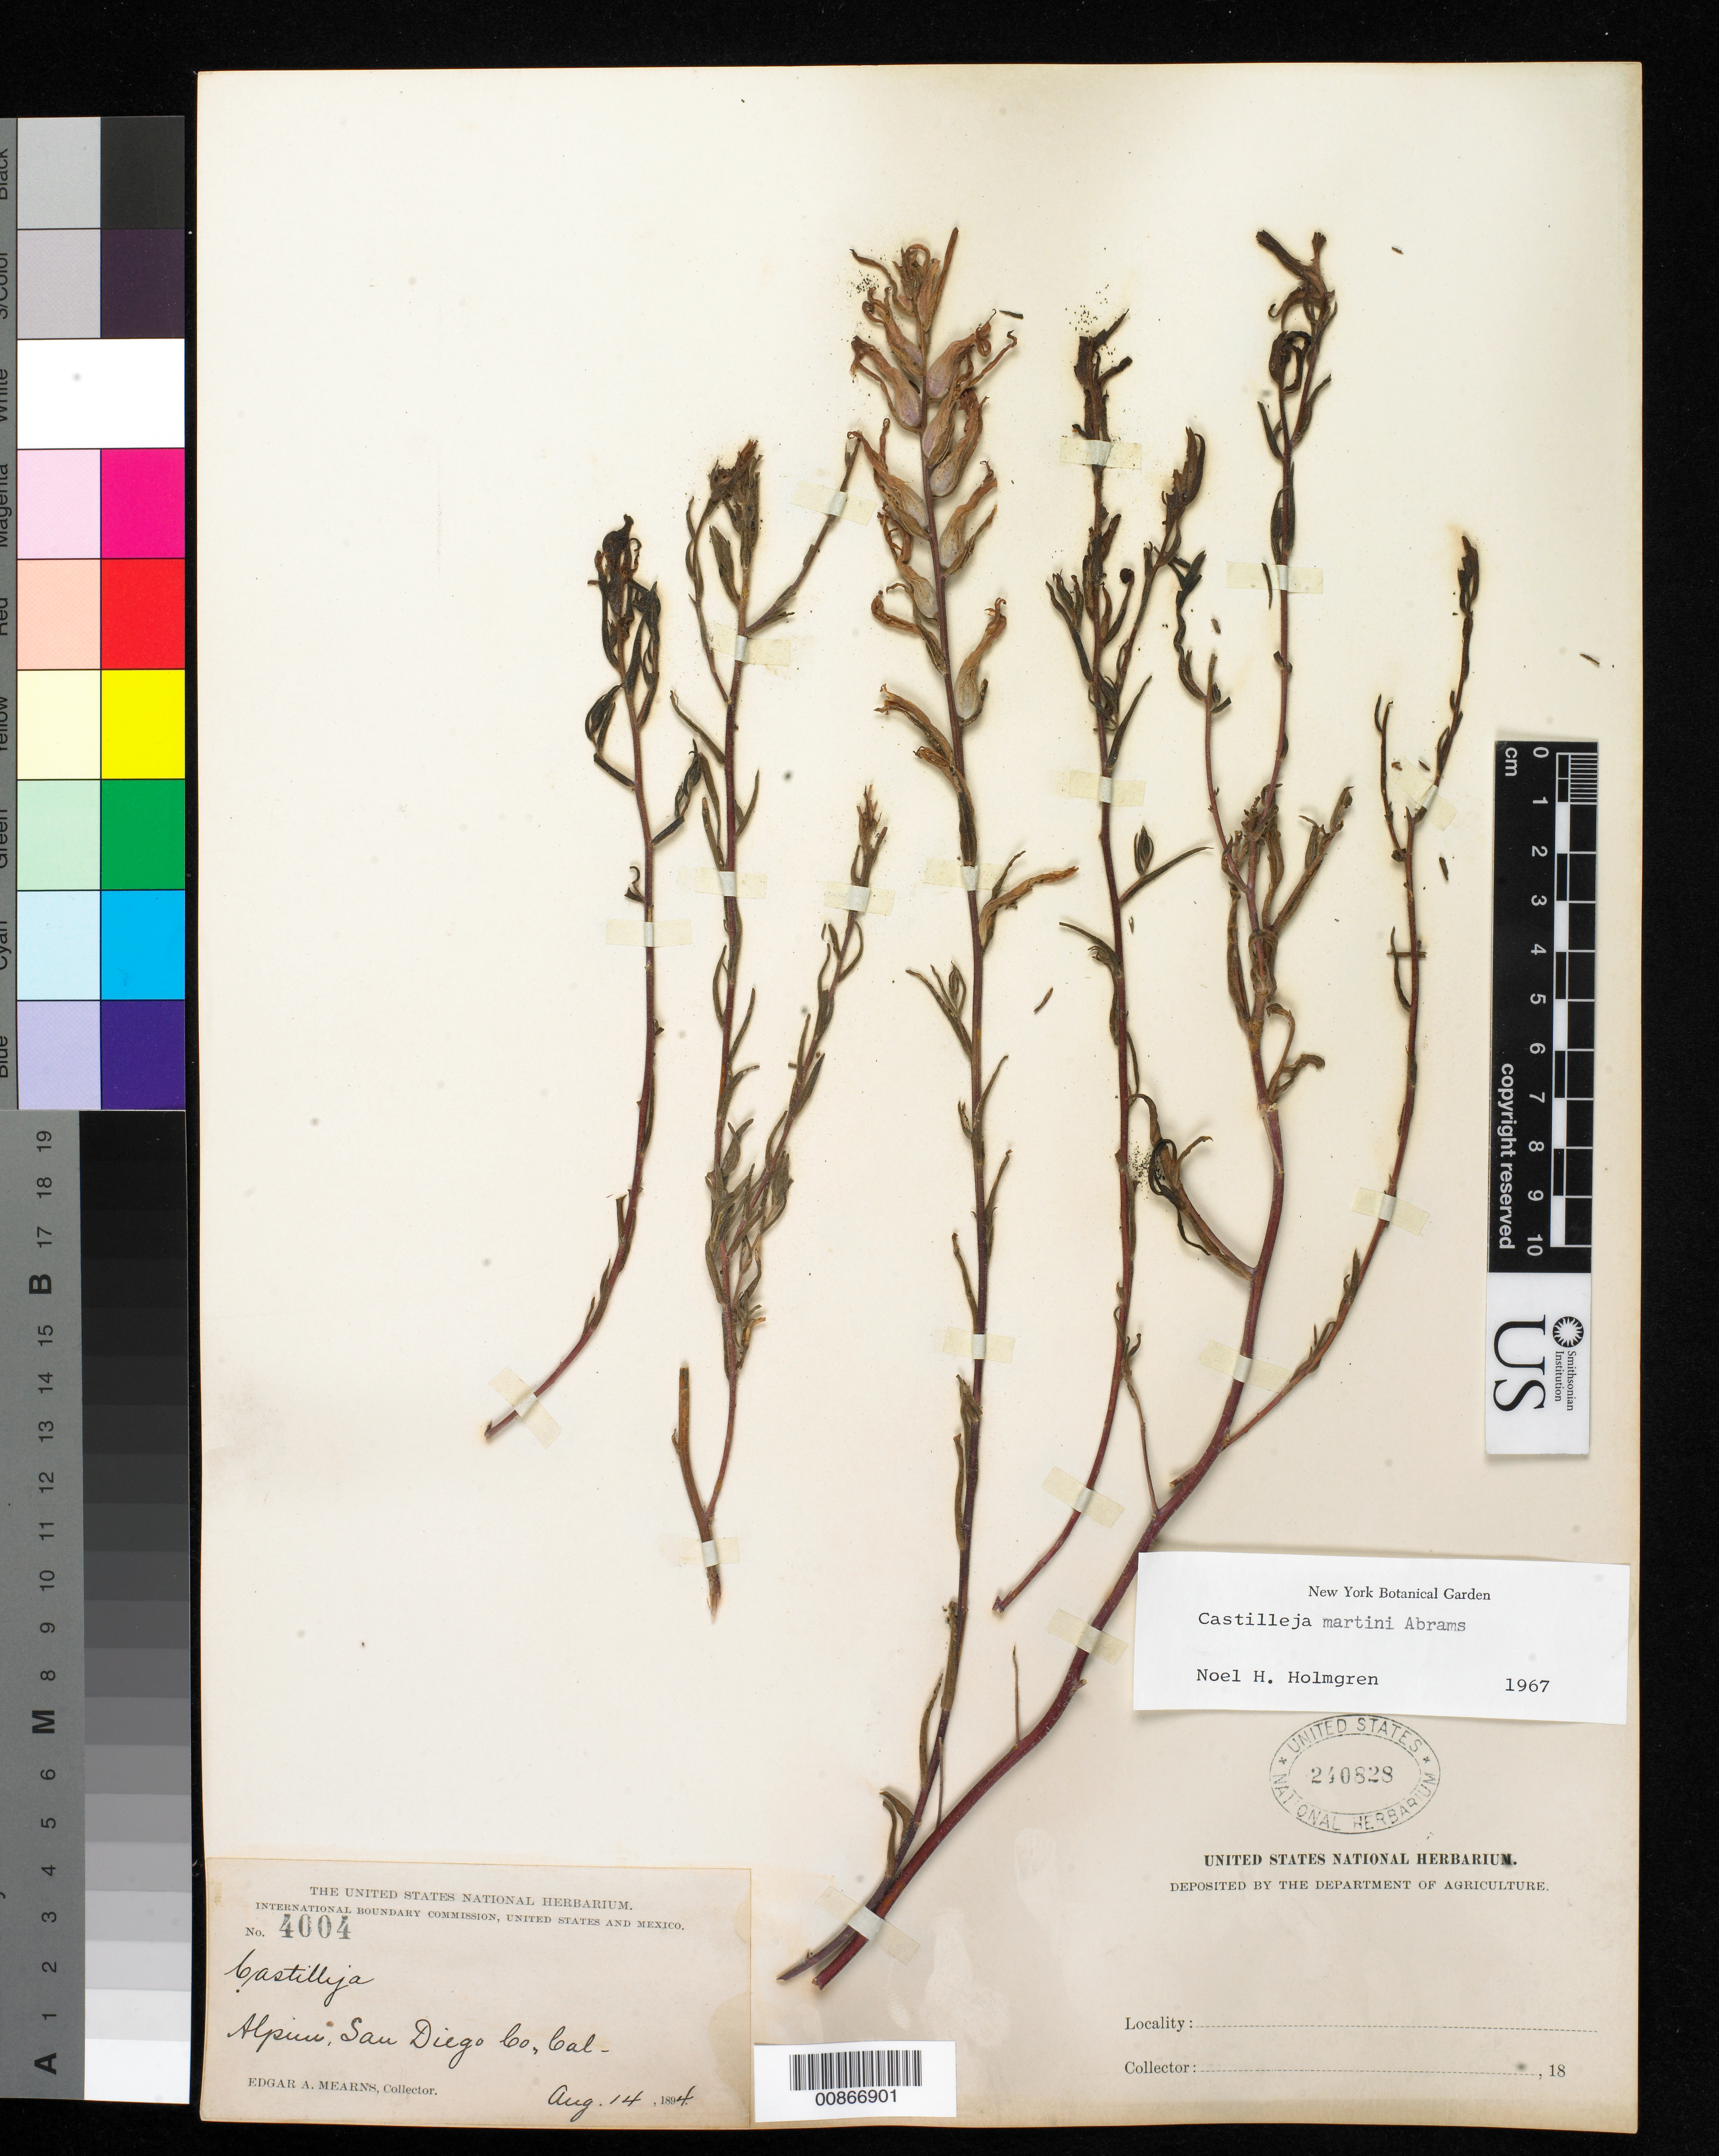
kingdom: Plantae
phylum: Tracheophyta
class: Magnoliopsida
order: Lamiales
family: Orobanchaceae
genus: Castilleja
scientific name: Castilleja martinii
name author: Abrams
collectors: E. A. Mearns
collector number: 4004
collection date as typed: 14 Aug 1894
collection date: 1894-08-14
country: United States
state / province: California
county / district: San Diego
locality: Alpine, San Diego County, California.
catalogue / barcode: US 240828